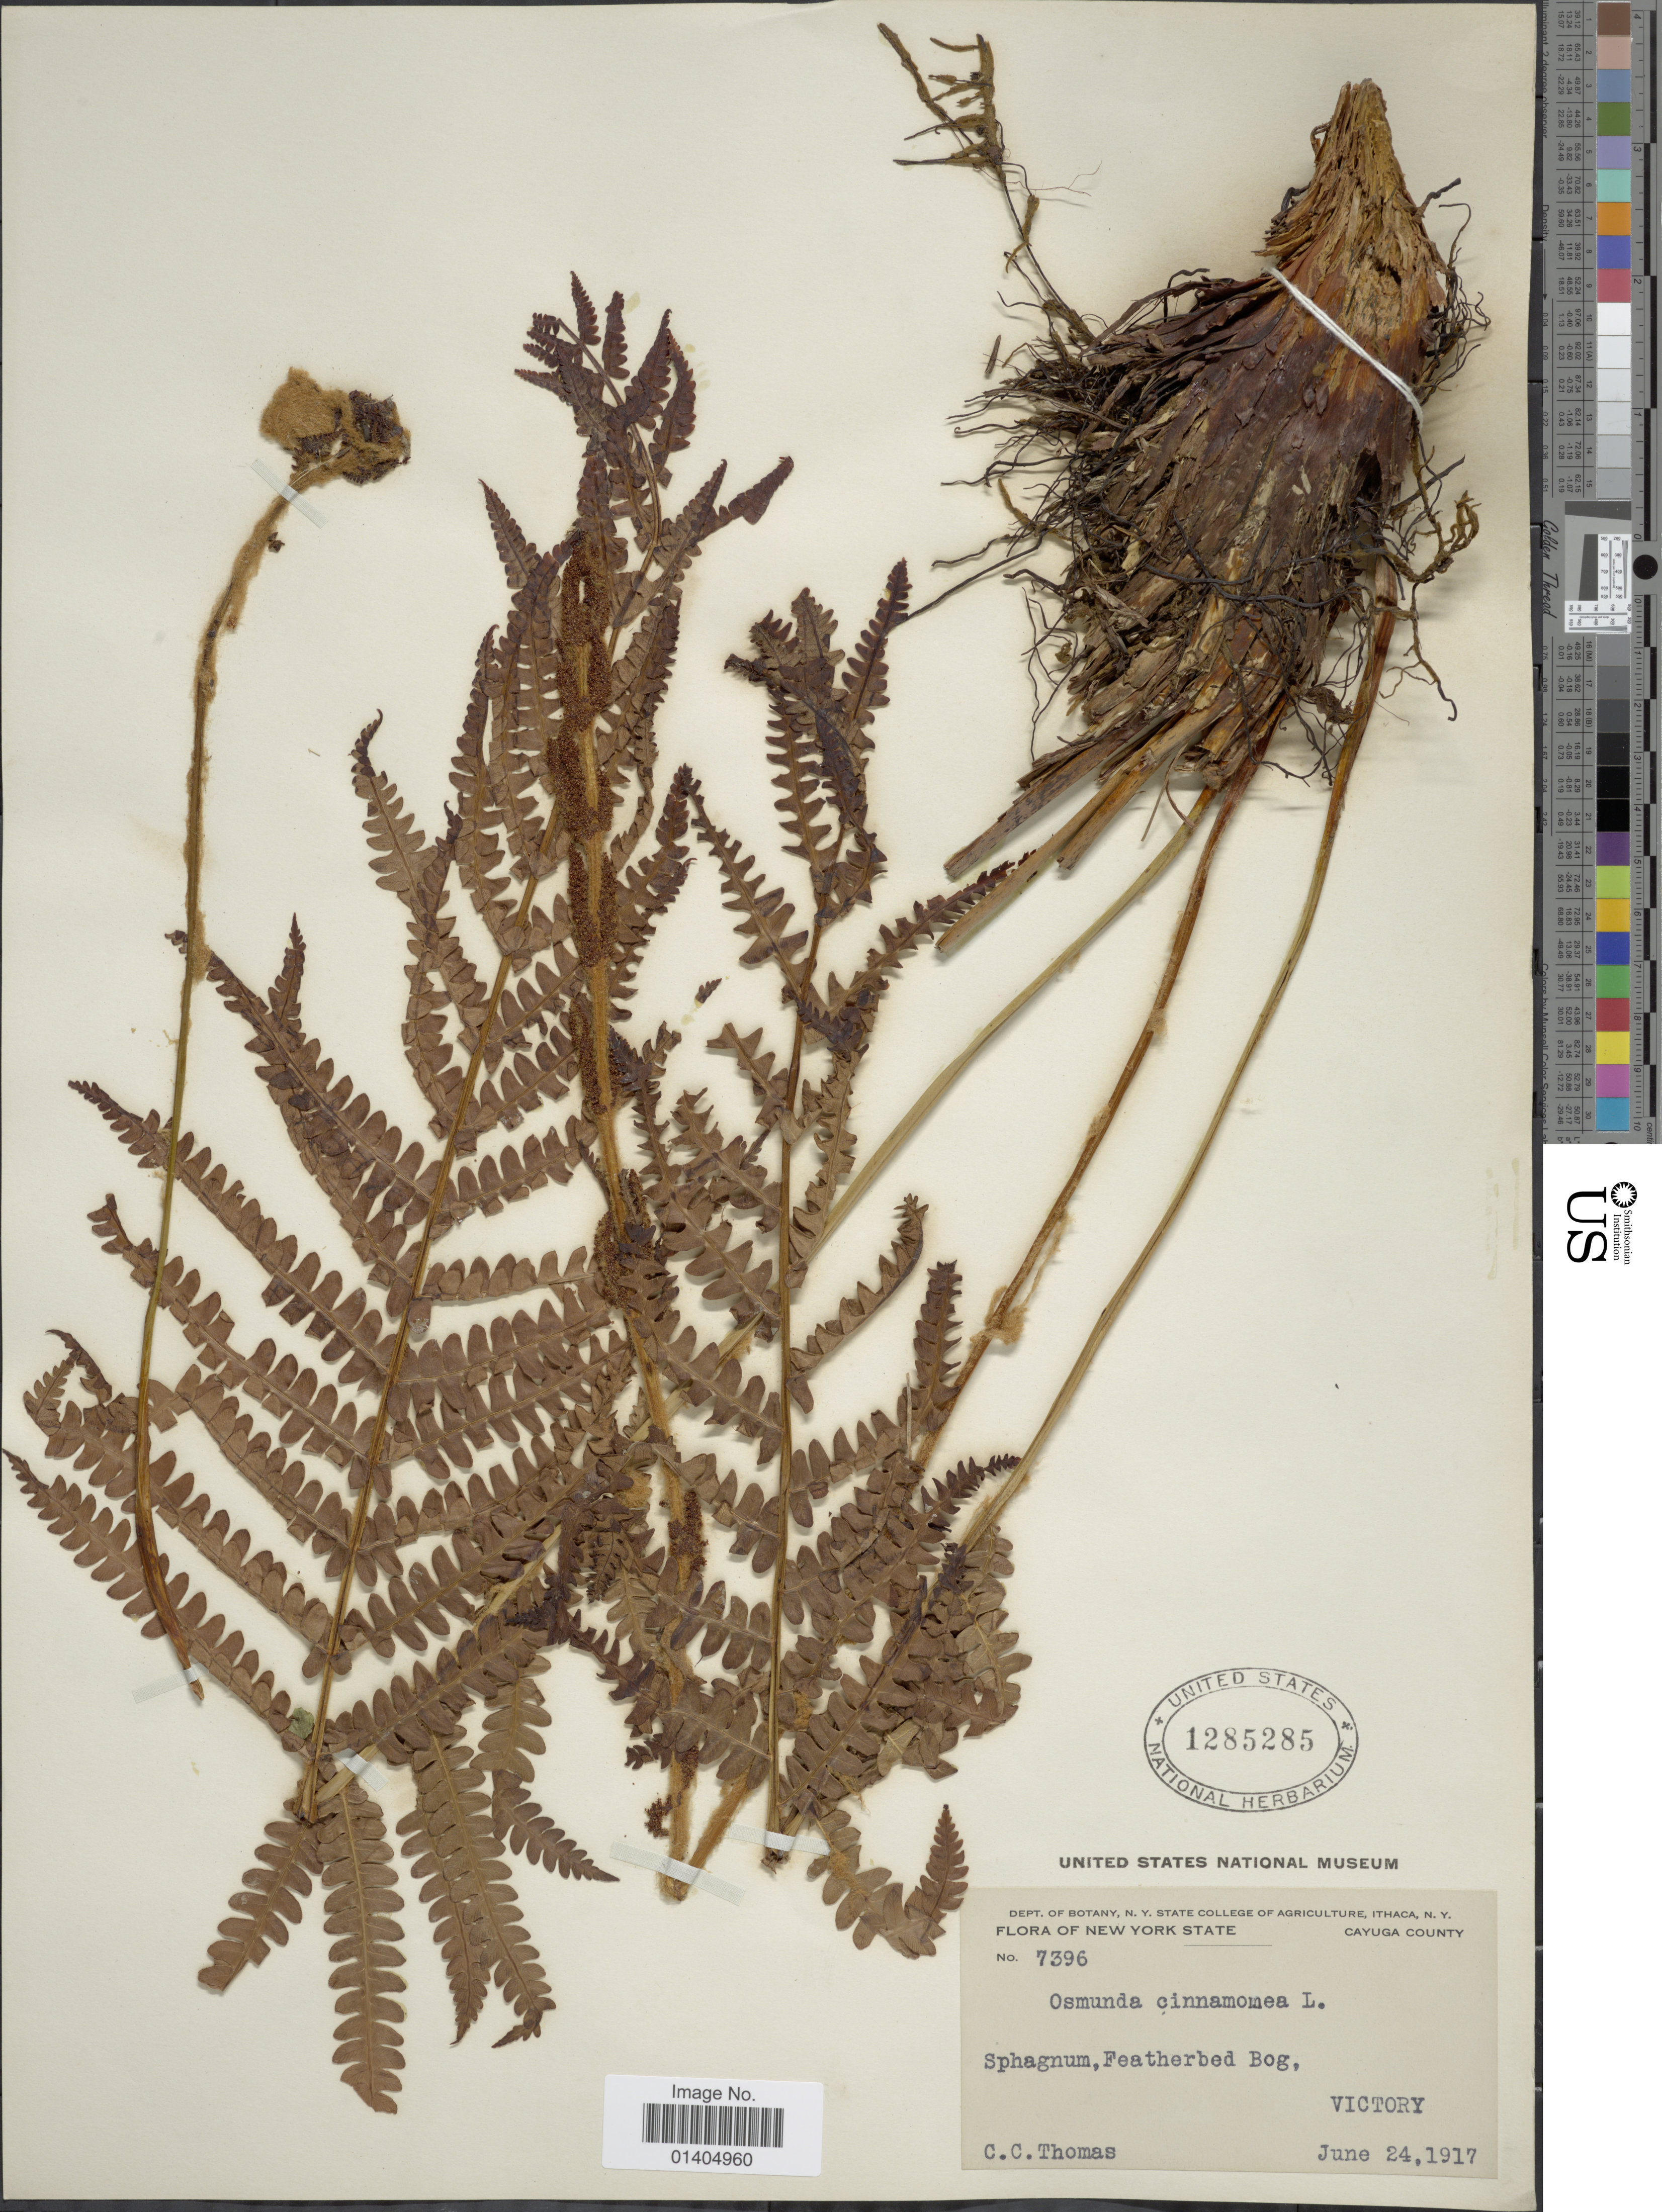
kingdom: Plantae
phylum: Tracheophyta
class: Polypodiopsida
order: Osmundales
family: Osmundaceae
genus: Osmundastrum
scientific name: Osmundastrum cinnamomeum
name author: (L.) C. Presl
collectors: C. Thomas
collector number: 7396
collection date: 1917-06-24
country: United States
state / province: New York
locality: New York State, Cayuga County, Shagnum, Featherbed Bog, Victory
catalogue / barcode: US 1285285